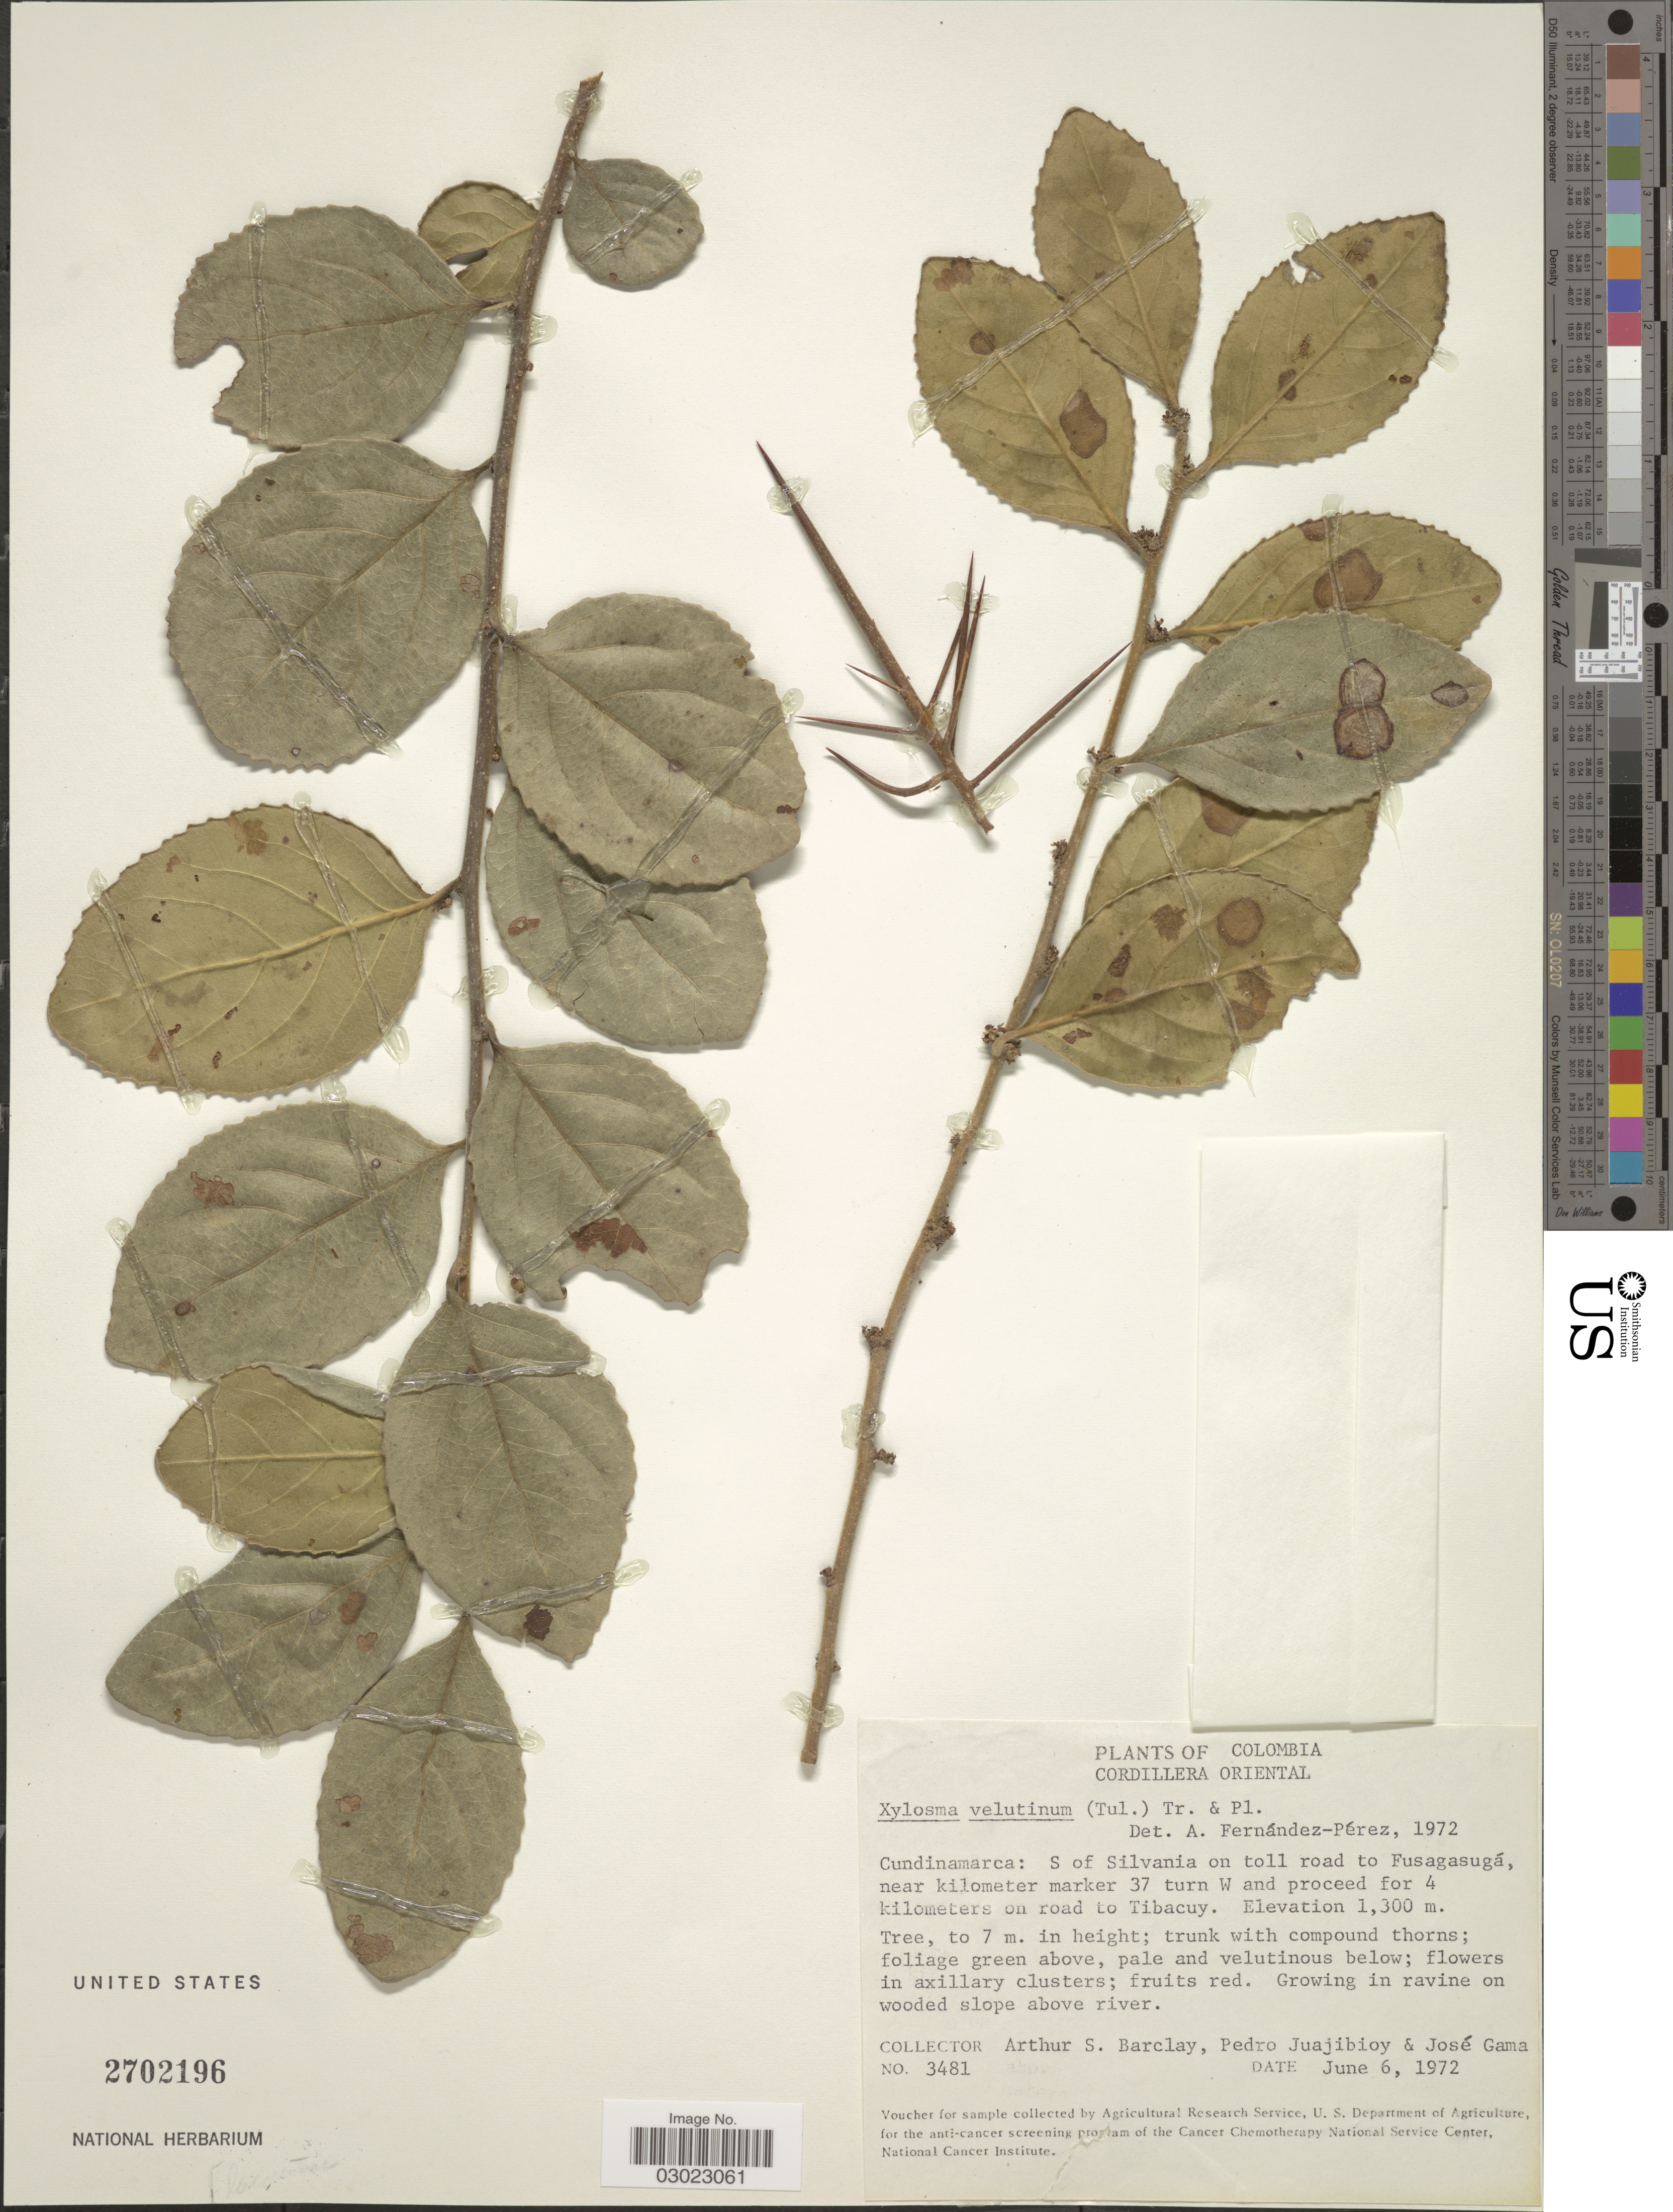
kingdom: Plantae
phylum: Tracheophyta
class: Magnoliopsida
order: Malpighiales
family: Salicaceae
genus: Xylosma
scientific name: Xylosma velutina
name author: (Tul.) Triana & Planch.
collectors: A. S. Barclay, P. Juajibioy & J. Gama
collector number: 3481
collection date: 1972-06-06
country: Colombia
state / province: Cundinamarca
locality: Cordillera Oriental. S of Silvania on toll road to Fusagasugá, near kilometers on road to Tibacuy. In ravine on wooded slope above river.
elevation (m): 1300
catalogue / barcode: US 2702196